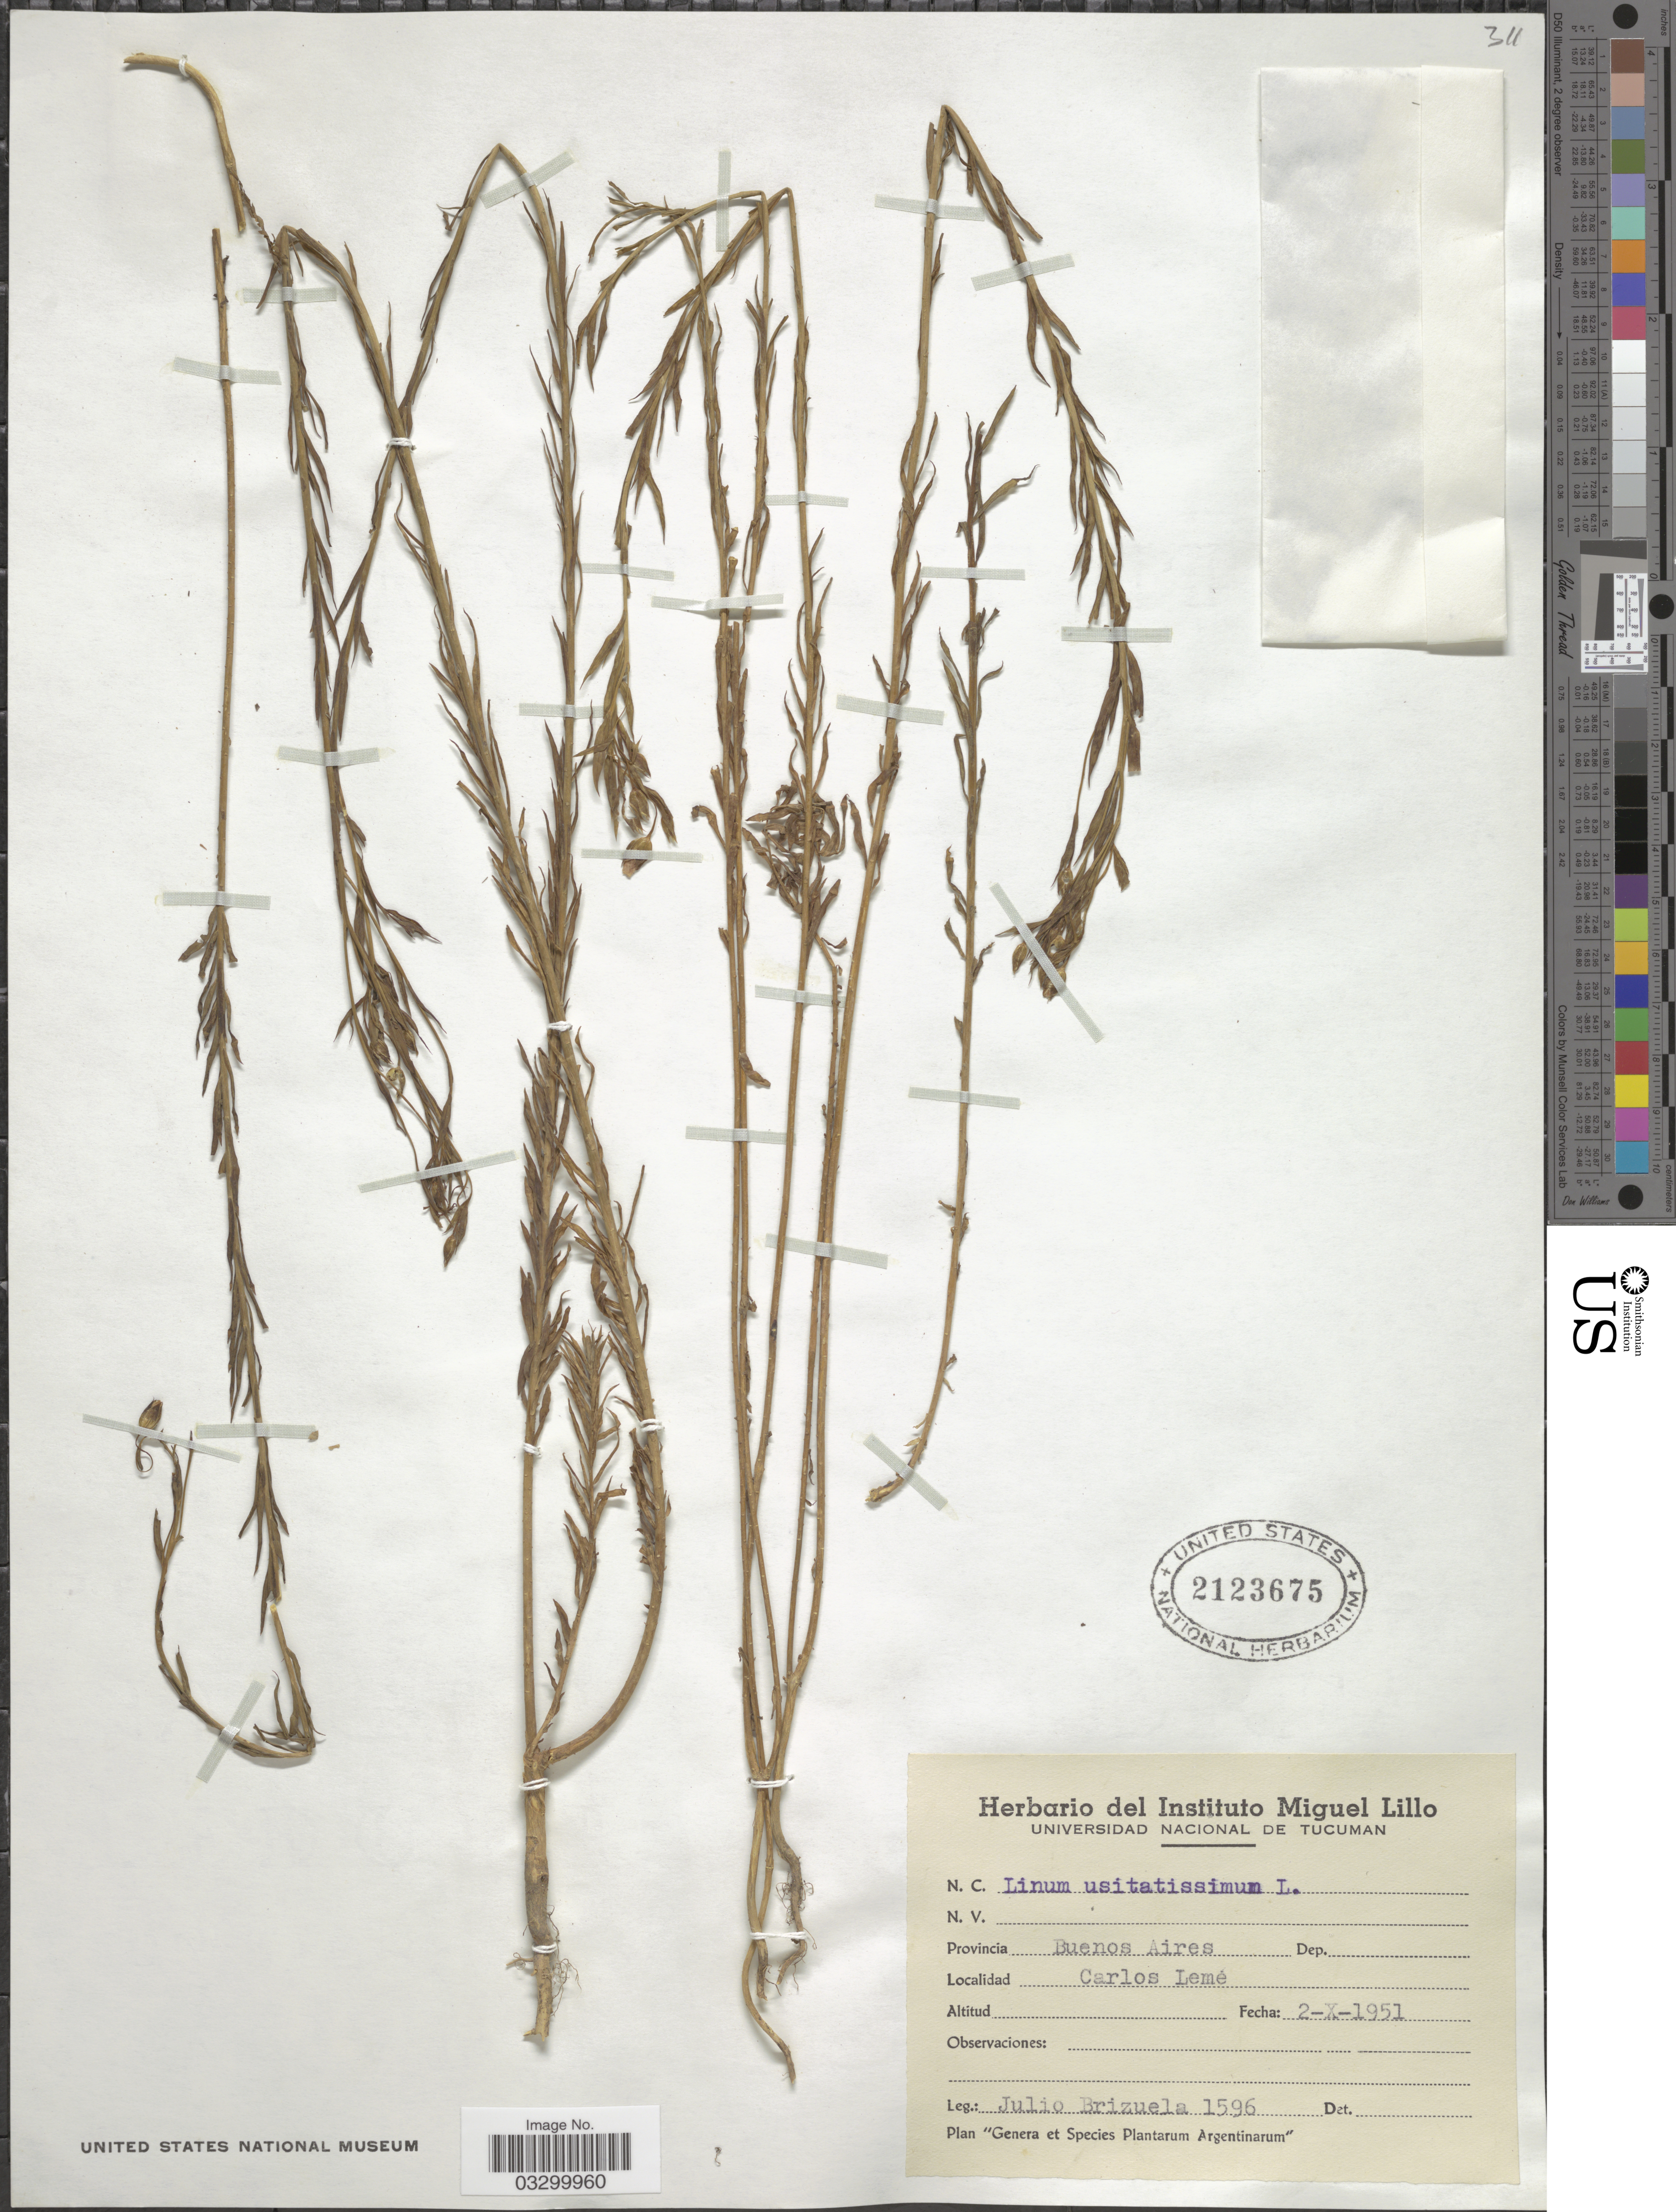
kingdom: Plantae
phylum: Tracheophyta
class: Magnoliopsida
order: Malpighiales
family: Linaceae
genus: Linum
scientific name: Linum usitatissimum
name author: L.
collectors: J. Brizuela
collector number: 1596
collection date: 1951-10-02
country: Argentina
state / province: Buenos Aires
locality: Provincia Buenos Aires. Carlos Lemé.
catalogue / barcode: US 2123675